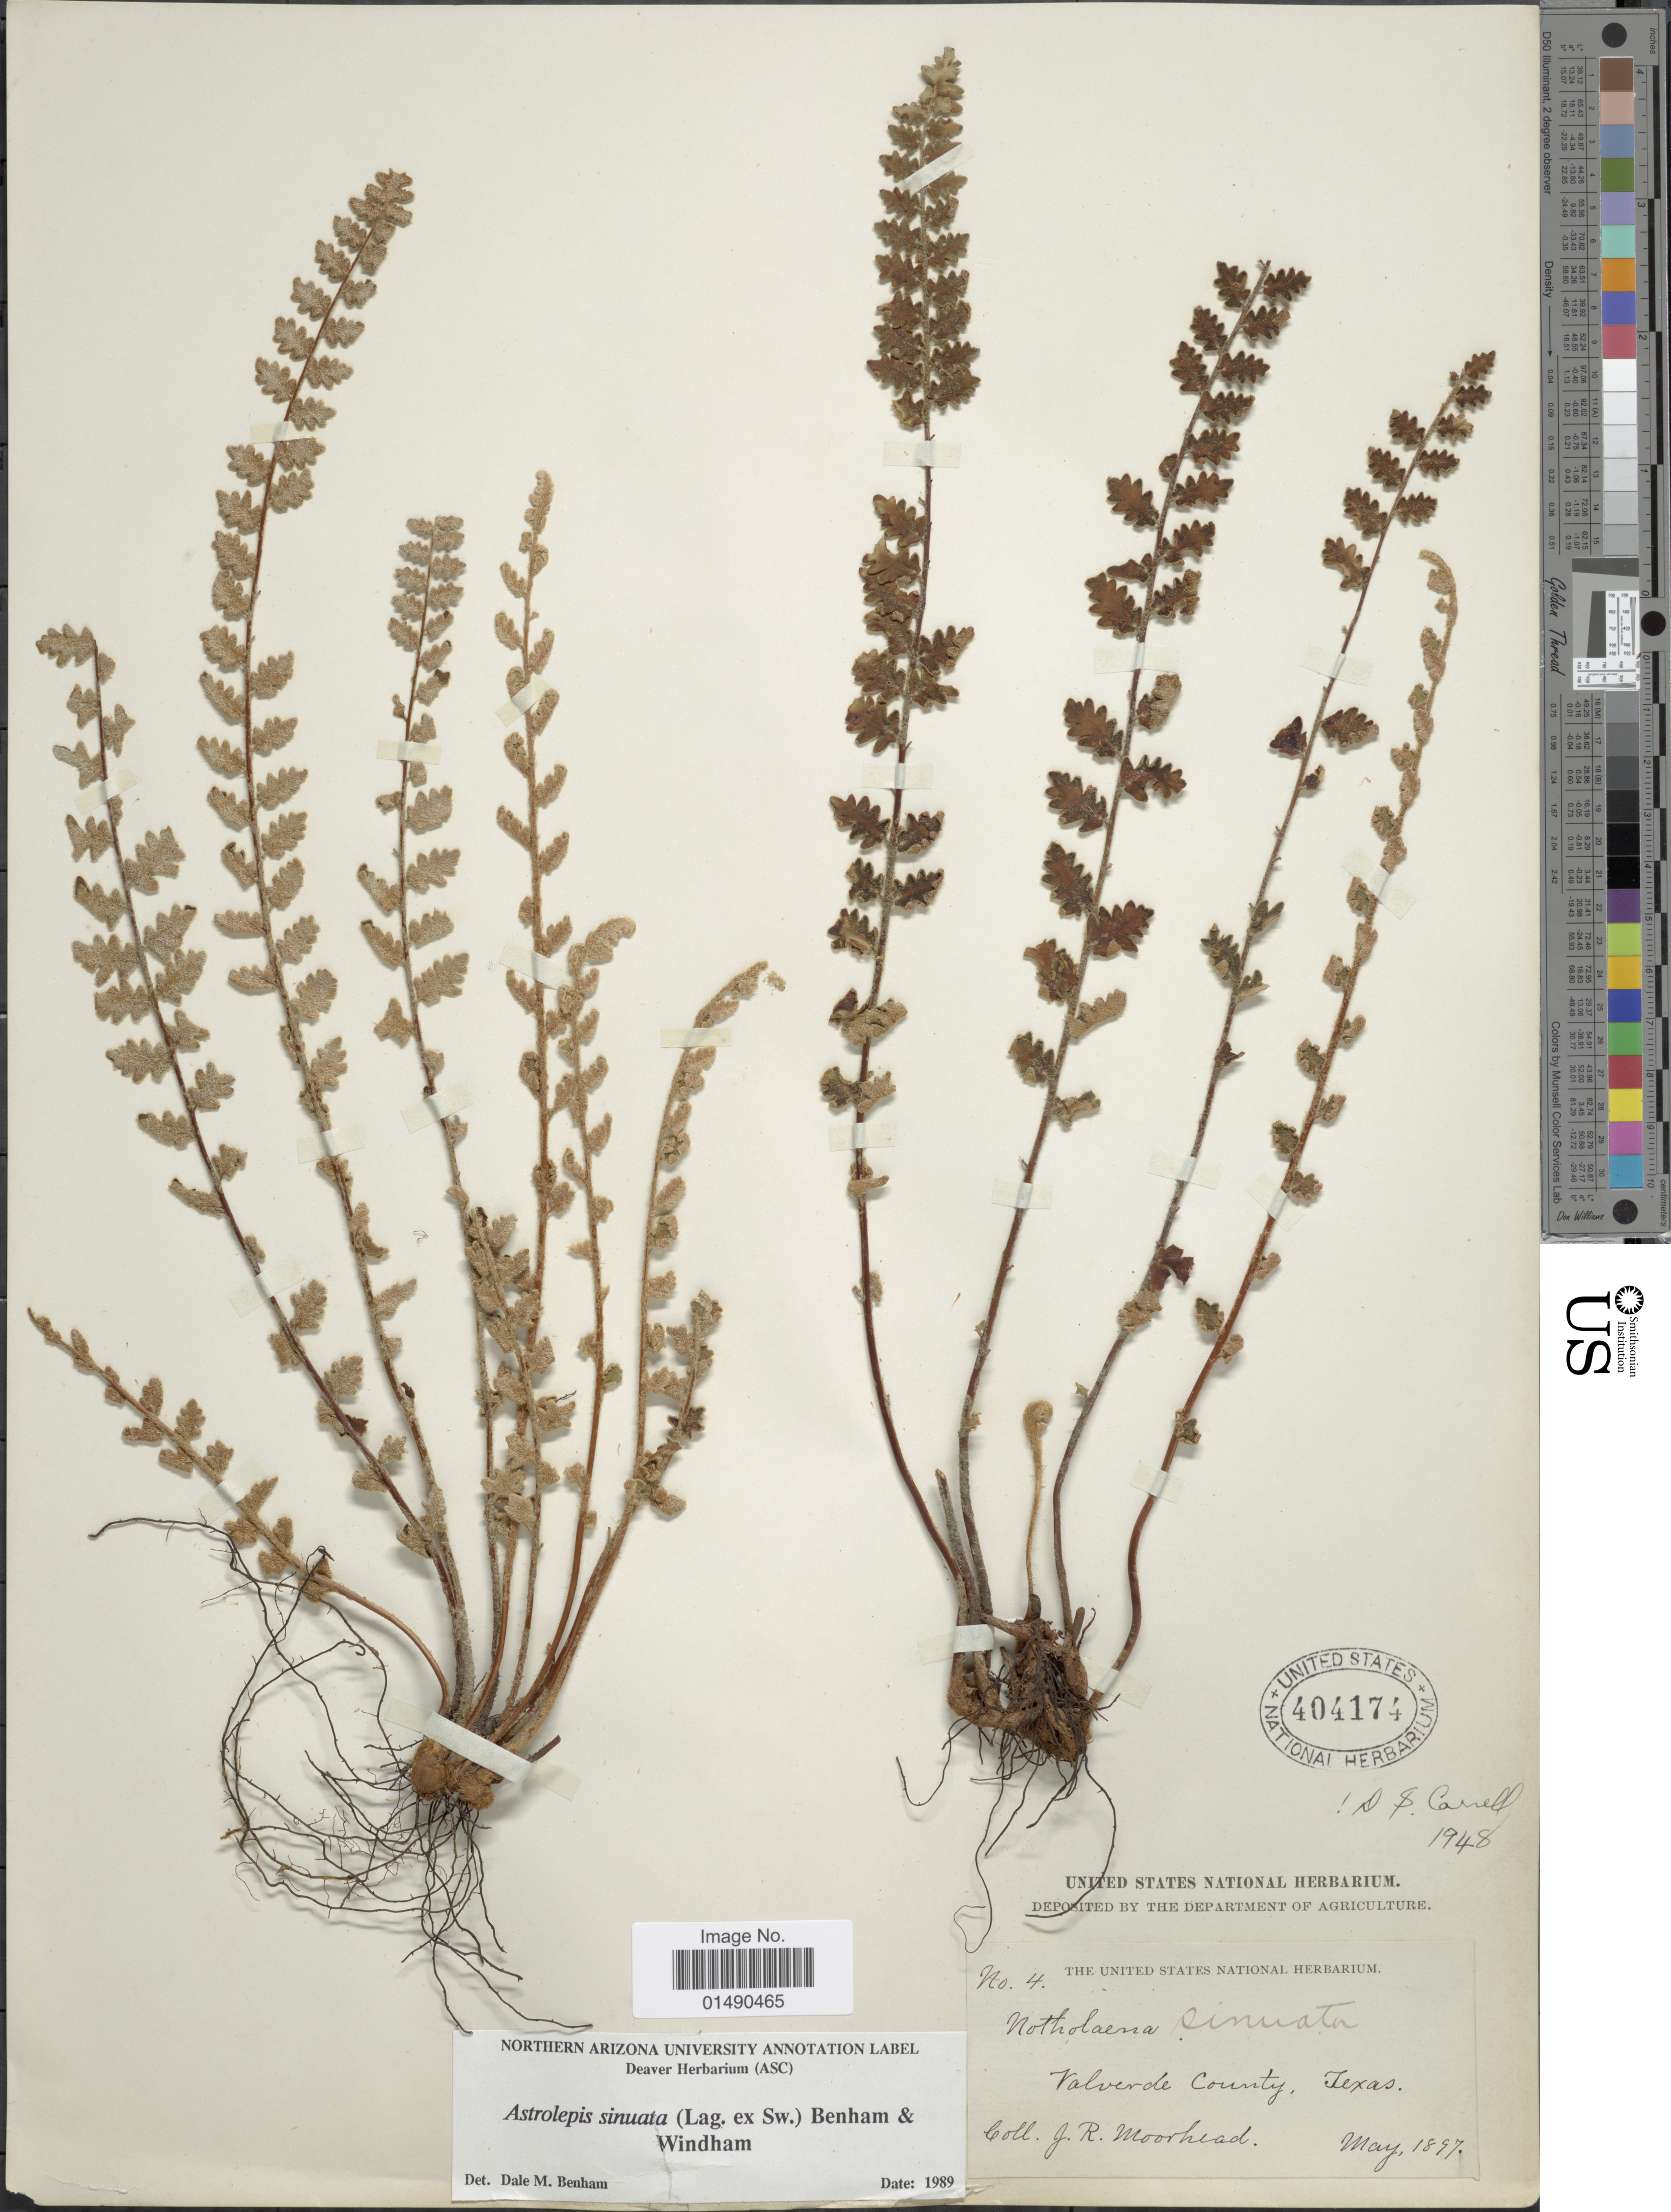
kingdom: Plantae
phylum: Tracheophyta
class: Polypodiopsida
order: Polypodiales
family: Pteridaceae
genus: Astrolepis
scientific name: Astrolepis integerrima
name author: (Hook.) D.M. Benham & Windham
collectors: J. Moorhead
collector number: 4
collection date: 1897-05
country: United States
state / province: Texas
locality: Valverde County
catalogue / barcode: US 404174